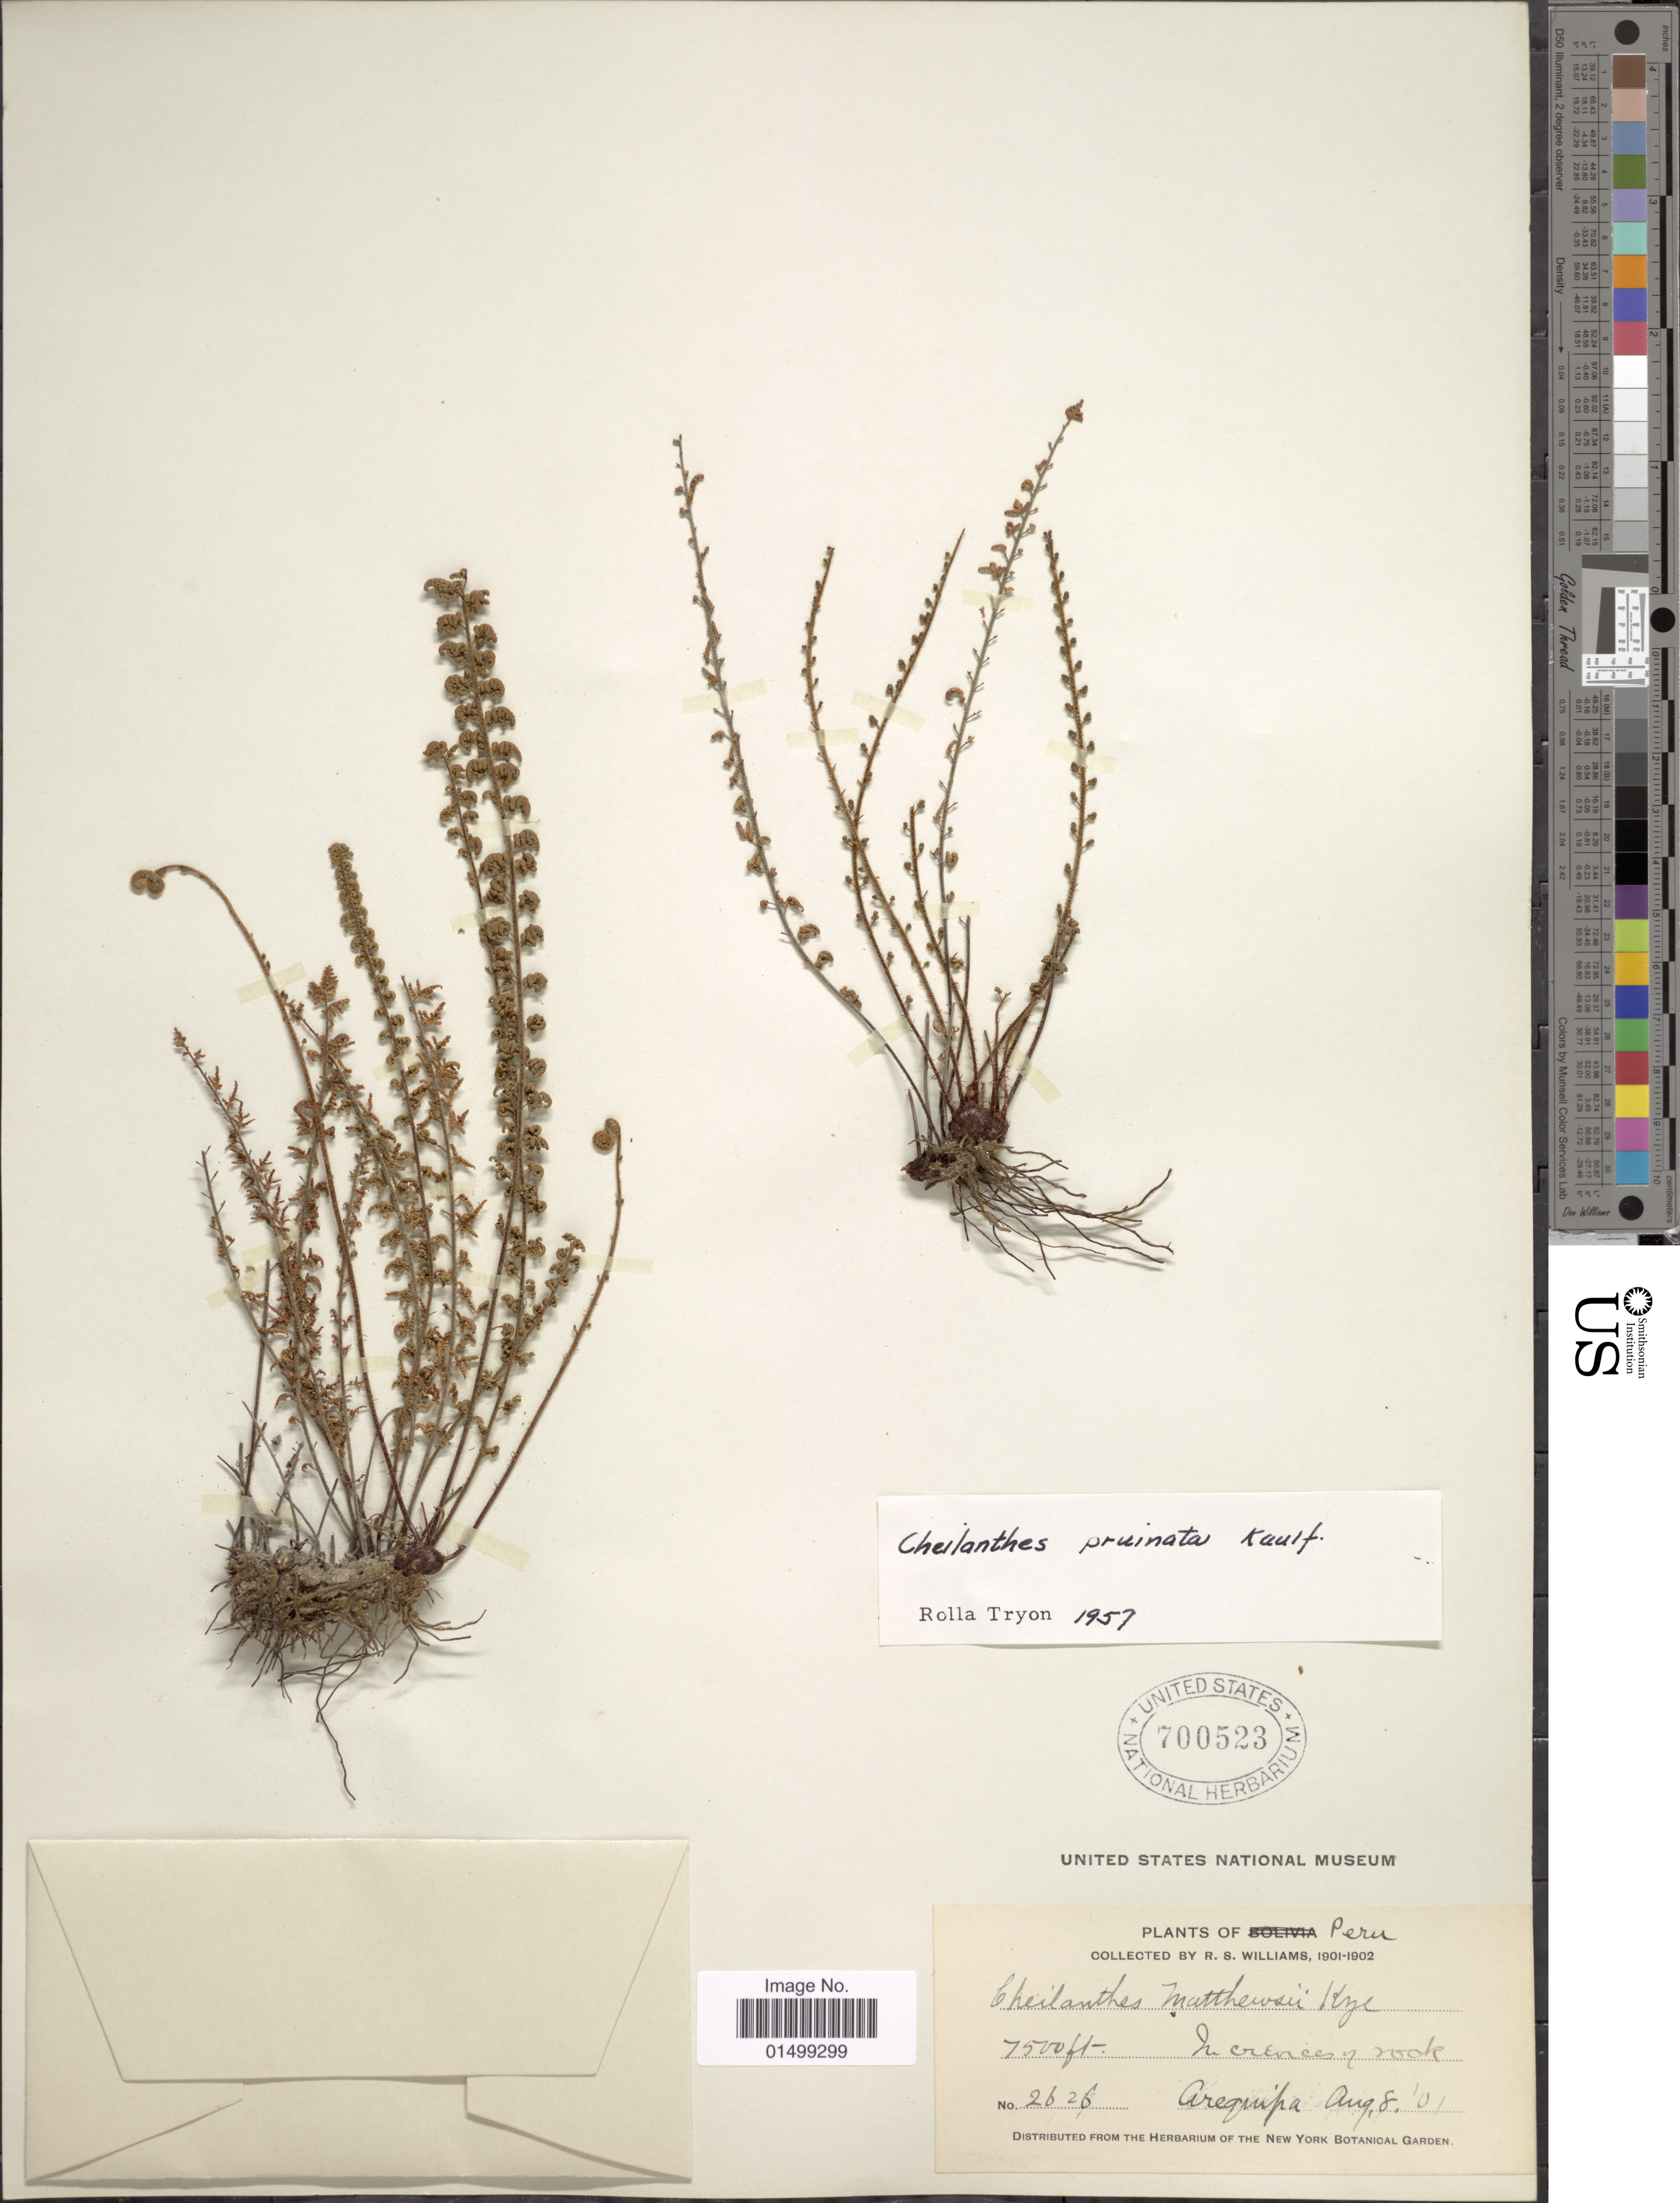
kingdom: Plantae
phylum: Tracheophyta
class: Polypodiopsida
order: Polypodiales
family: Pteridaceae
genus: Cheilanthes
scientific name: Cheilanthes pruinata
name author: Kaulf.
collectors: R. S. Williams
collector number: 2626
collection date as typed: Aug 8, '01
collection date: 1901-08-08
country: Peru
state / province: Arequipa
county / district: Arequipa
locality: Arequipa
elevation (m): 2286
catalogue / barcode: US 700523